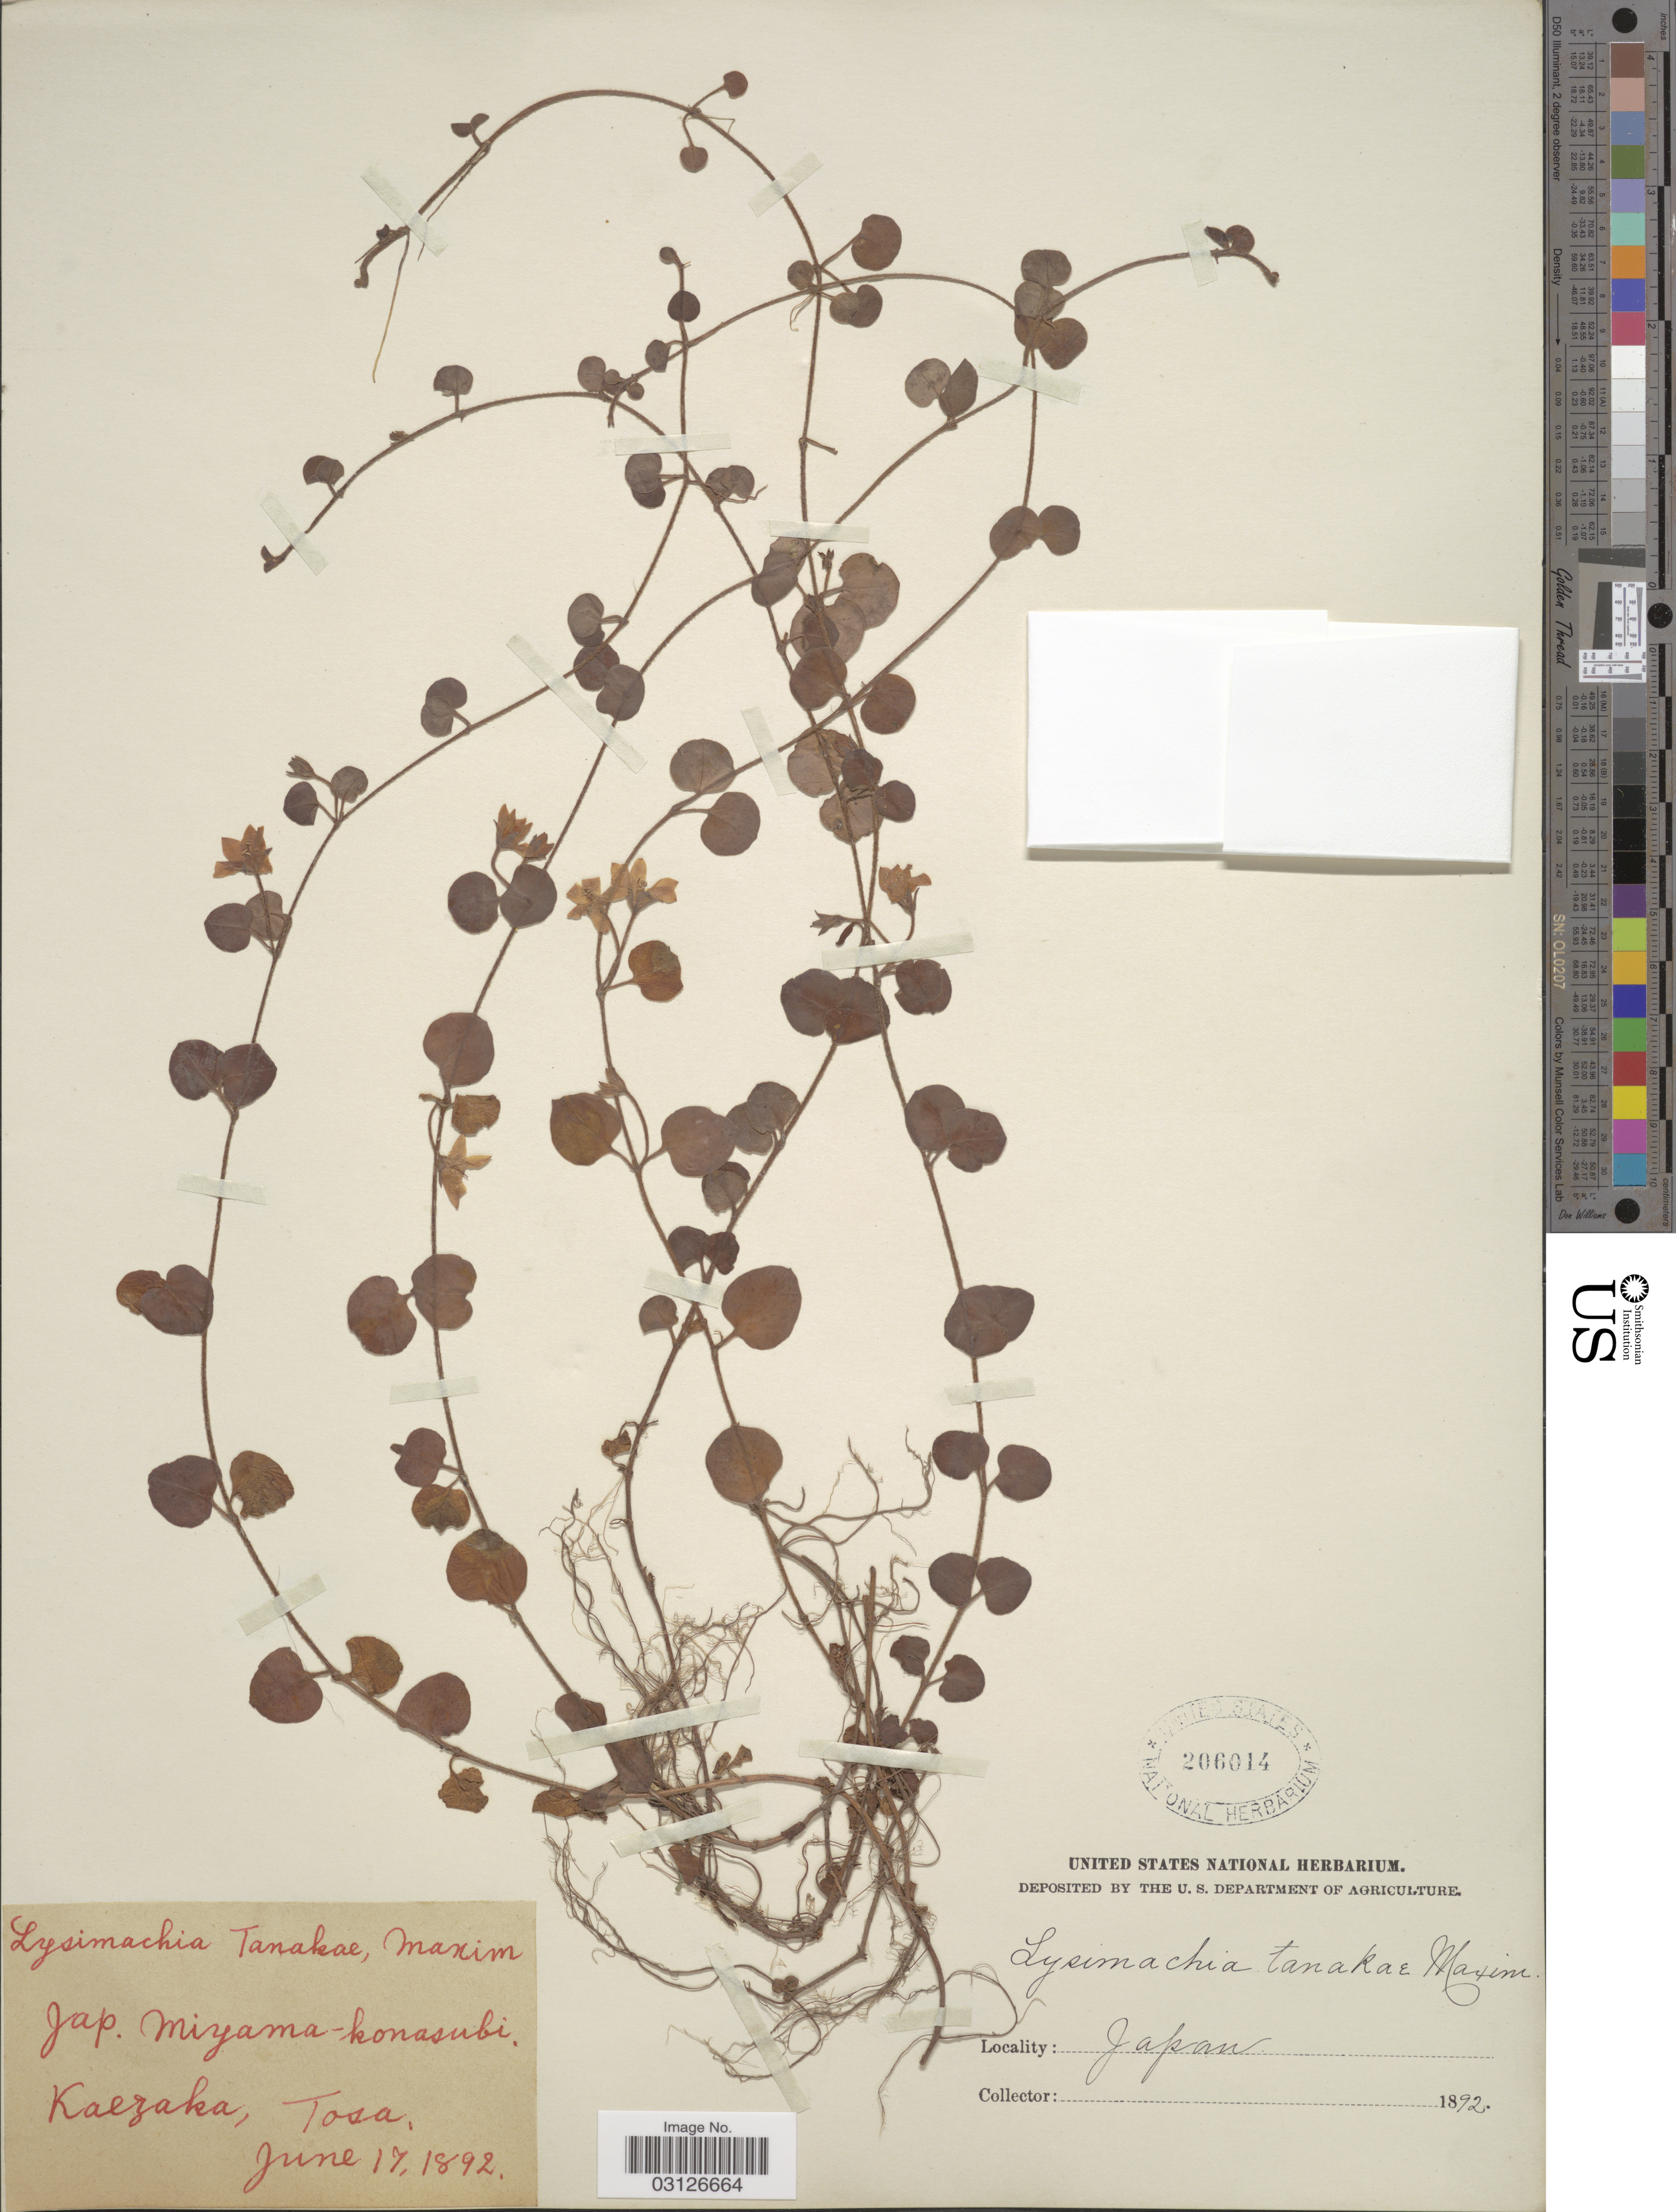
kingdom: Plantae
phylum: Tracheophyta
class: Magnoliopsida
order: Ericales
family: Primulaceae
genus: Lysimachia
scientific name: Lysimachia tanakae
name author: Maxim.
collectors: ex herb. United States National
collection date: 1892-06-17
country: Japan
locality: Kaezaka, Tosa.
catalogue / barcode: US 206014